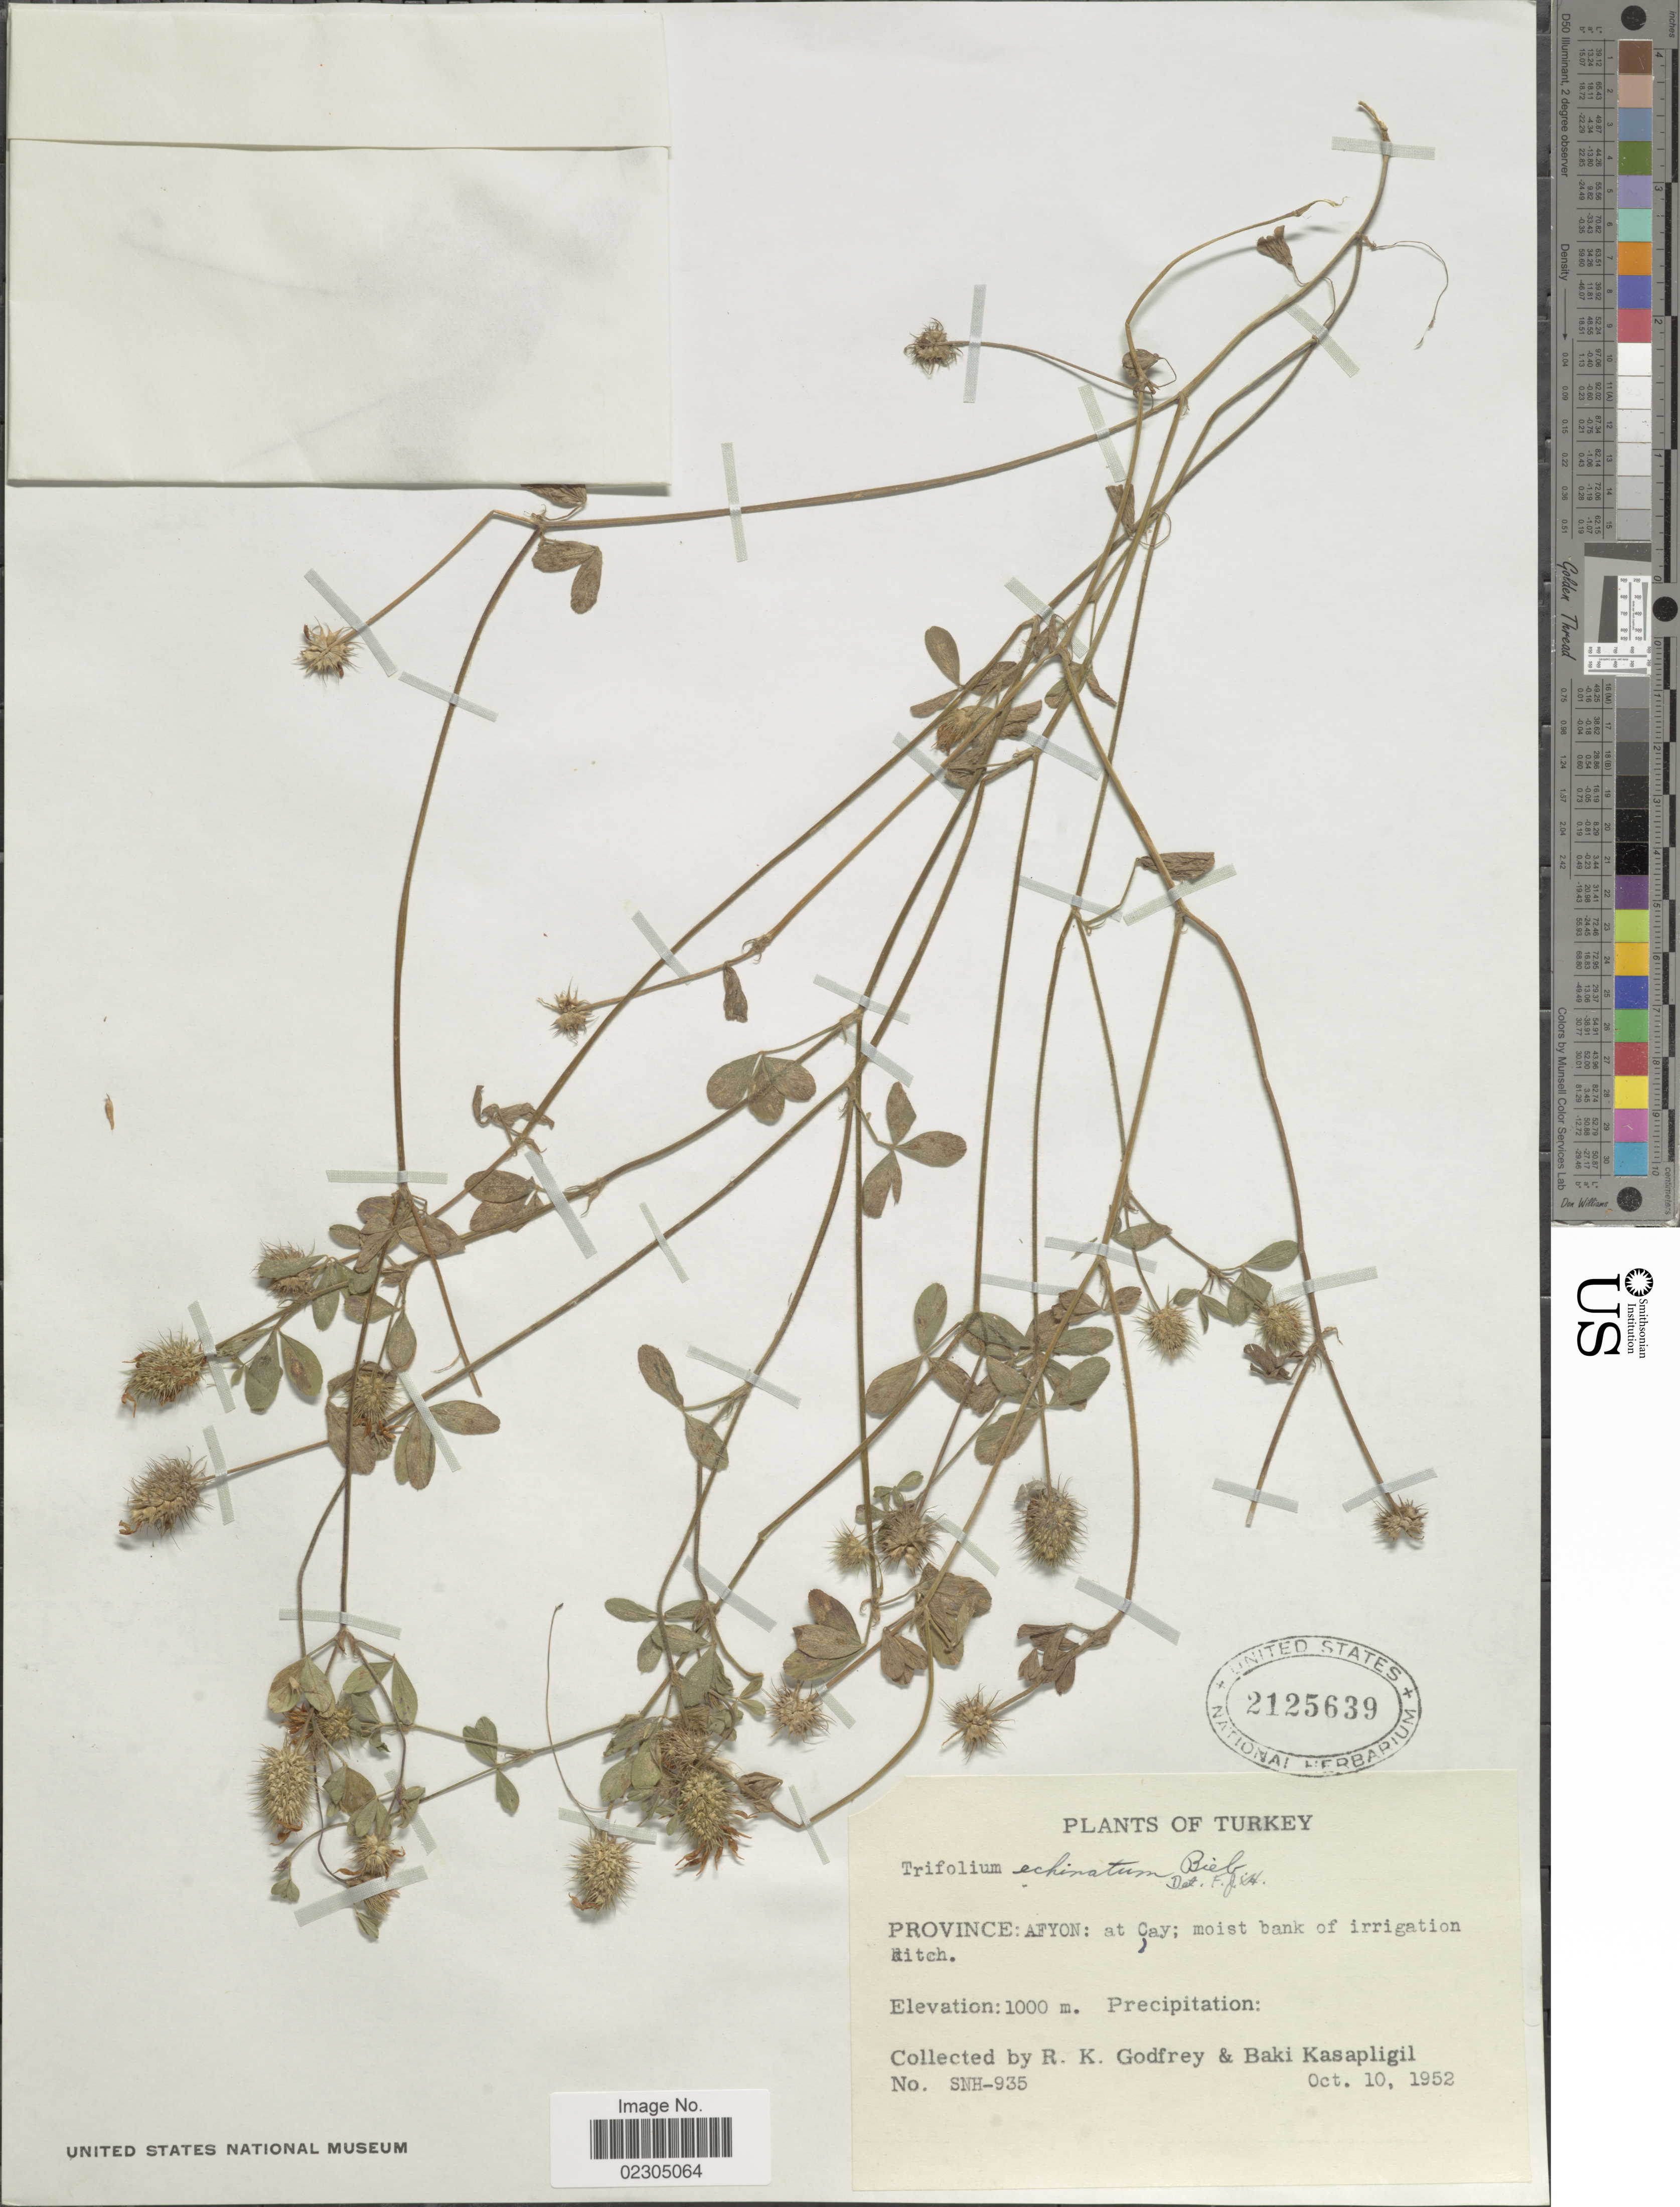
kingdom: Plantae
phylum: Tracheophyta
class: Magnoliopsida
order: Fabales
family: Fabaceae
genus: Trifolium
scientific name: Trifolium echinatum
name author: M. Bieb.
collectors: R. K. Godfrey & B. Kasapligil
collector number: SNH-935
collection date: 1952-10-10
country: Turkey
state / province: Afyonkarahisar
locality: Province: Afyon: at Cay.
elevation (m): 1000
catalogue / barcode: US 2125639